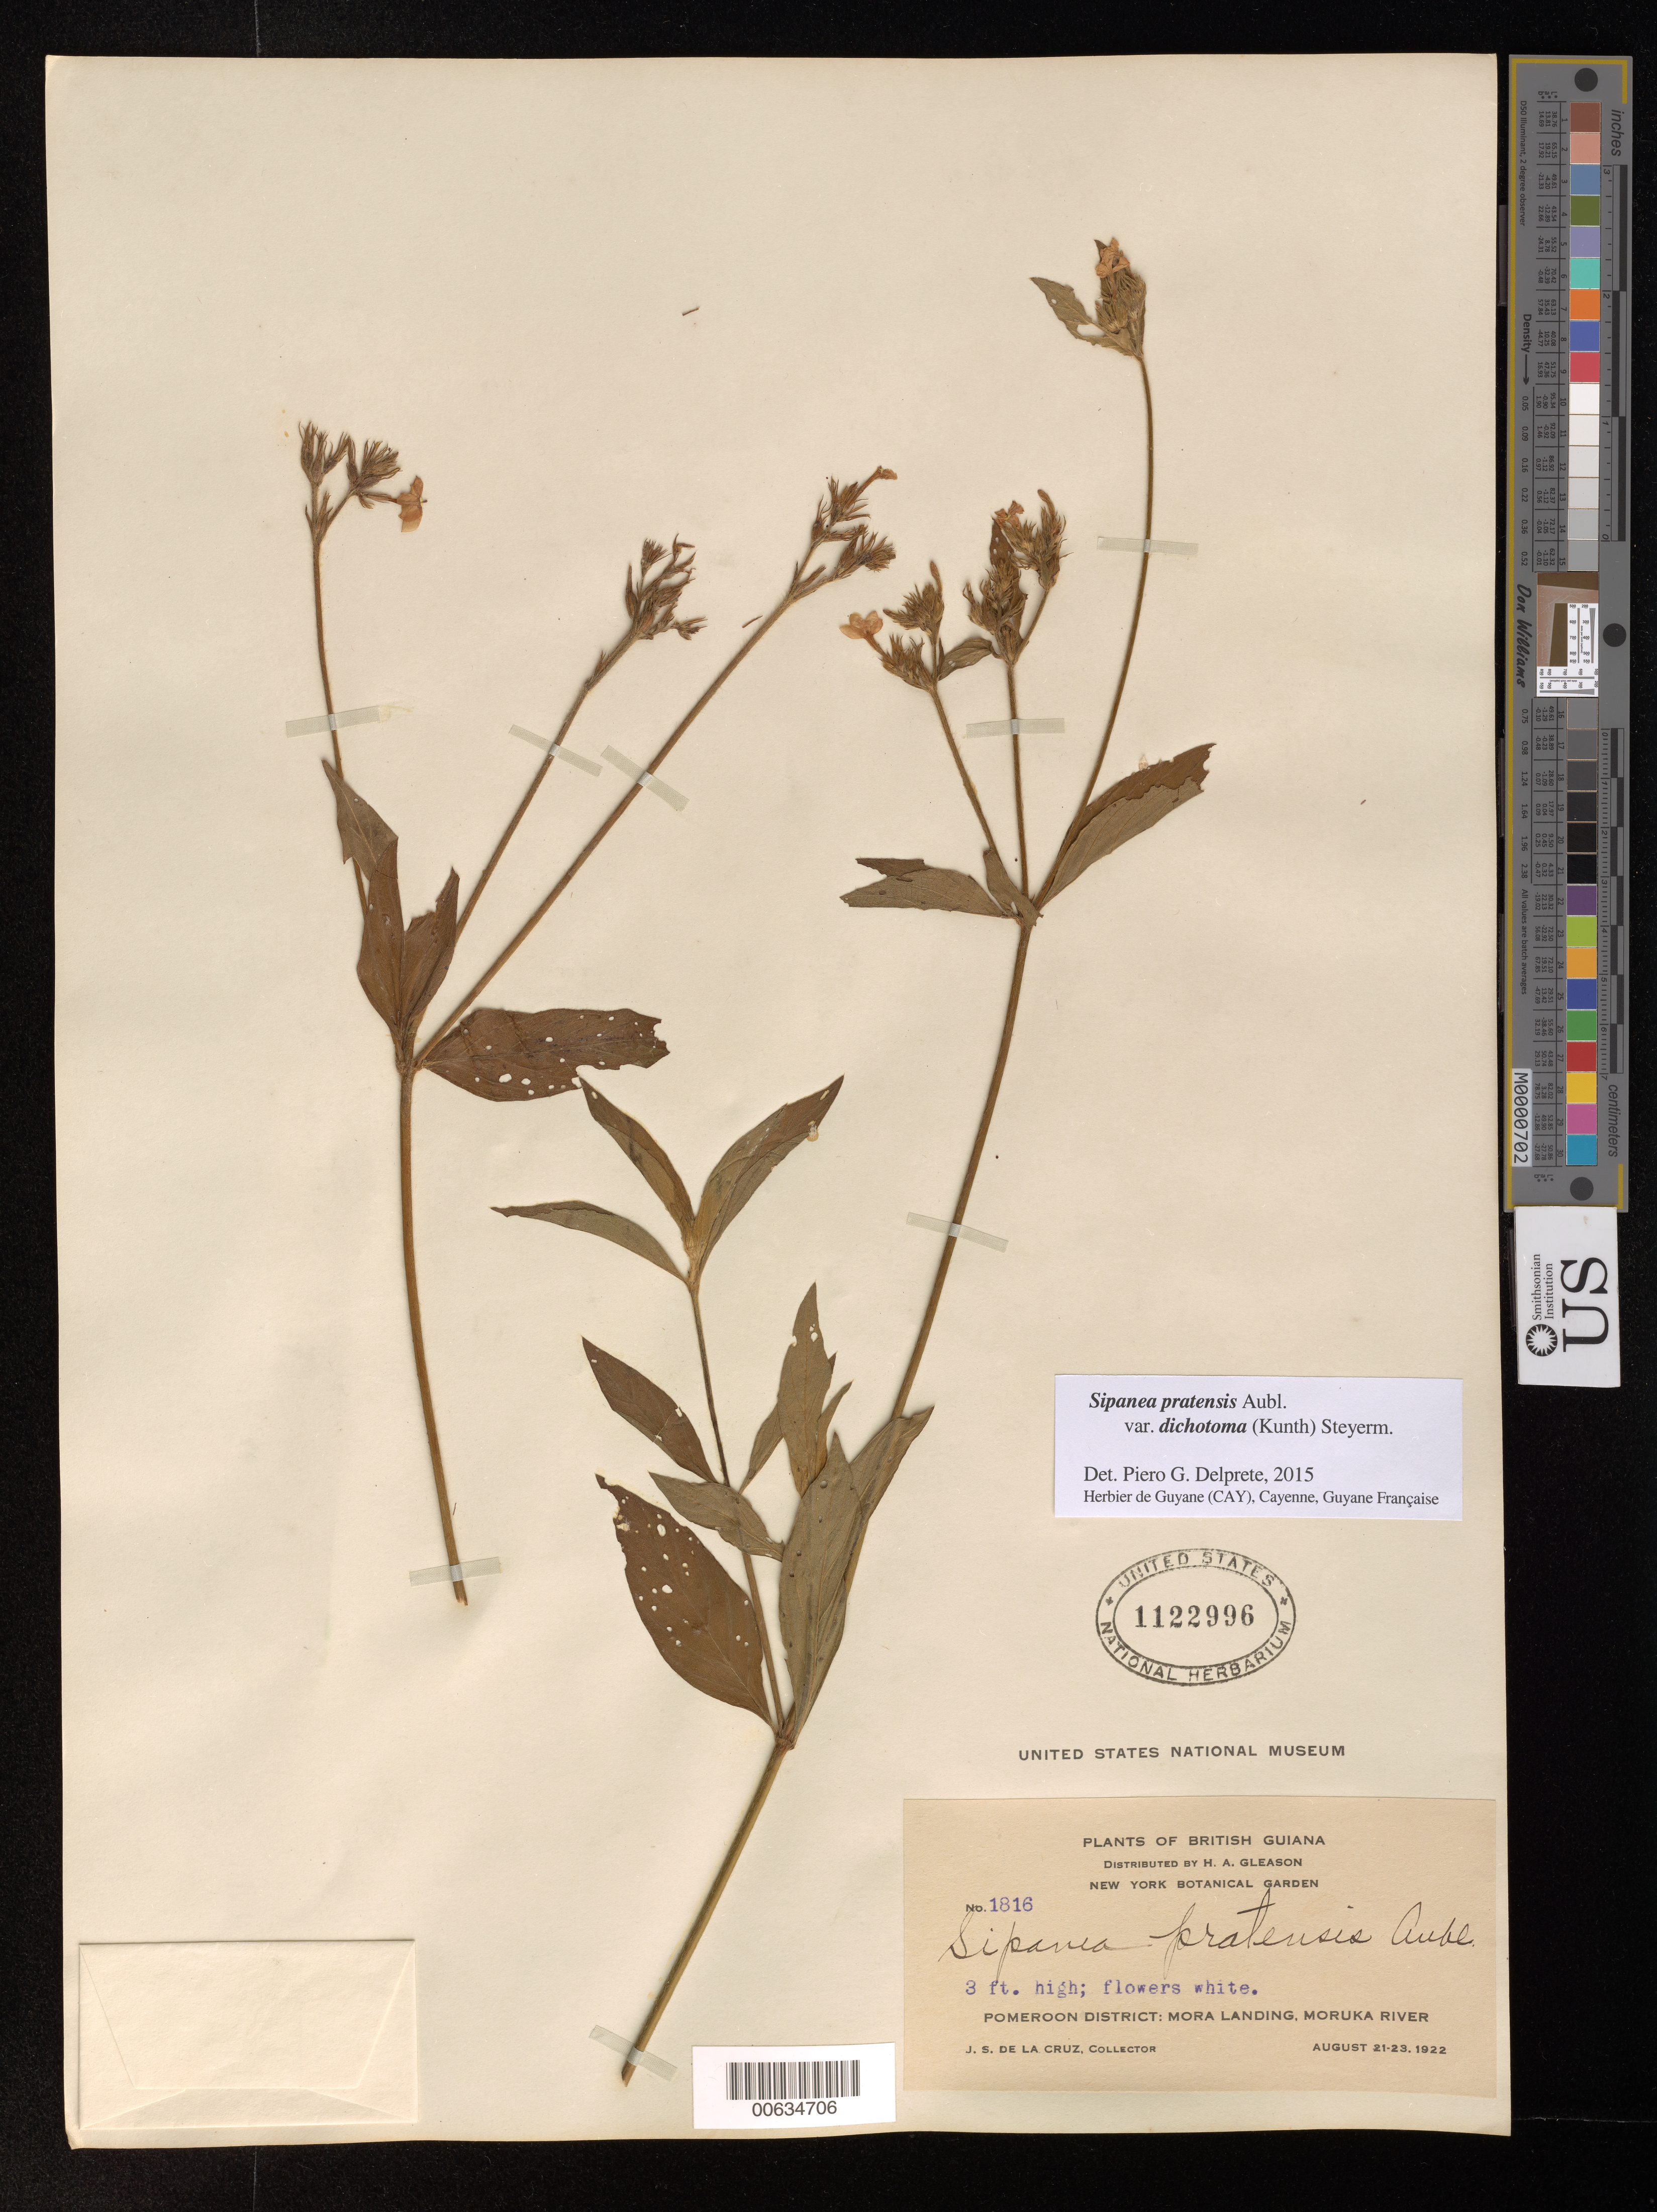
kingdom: Plantae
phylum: Tracheophyta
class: Magnoliopsida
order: Gentianales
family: Rubiaceae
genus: Sipanea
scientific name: Sipanea pratensis var. dichotoma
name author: (Kunth) Steyerm.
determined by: Delprete, P. G., Herb. de Guyane Cay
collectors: J. S. de la Cruz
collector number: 1816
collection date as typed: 21-Aug-22 to 23-Aug-22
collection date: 1922-08-21/1922-08-23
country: Guyana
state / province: Barima-Waini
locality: Mora Landing, Moruka R., Pomeroon Dist.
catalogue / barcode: US 1122996